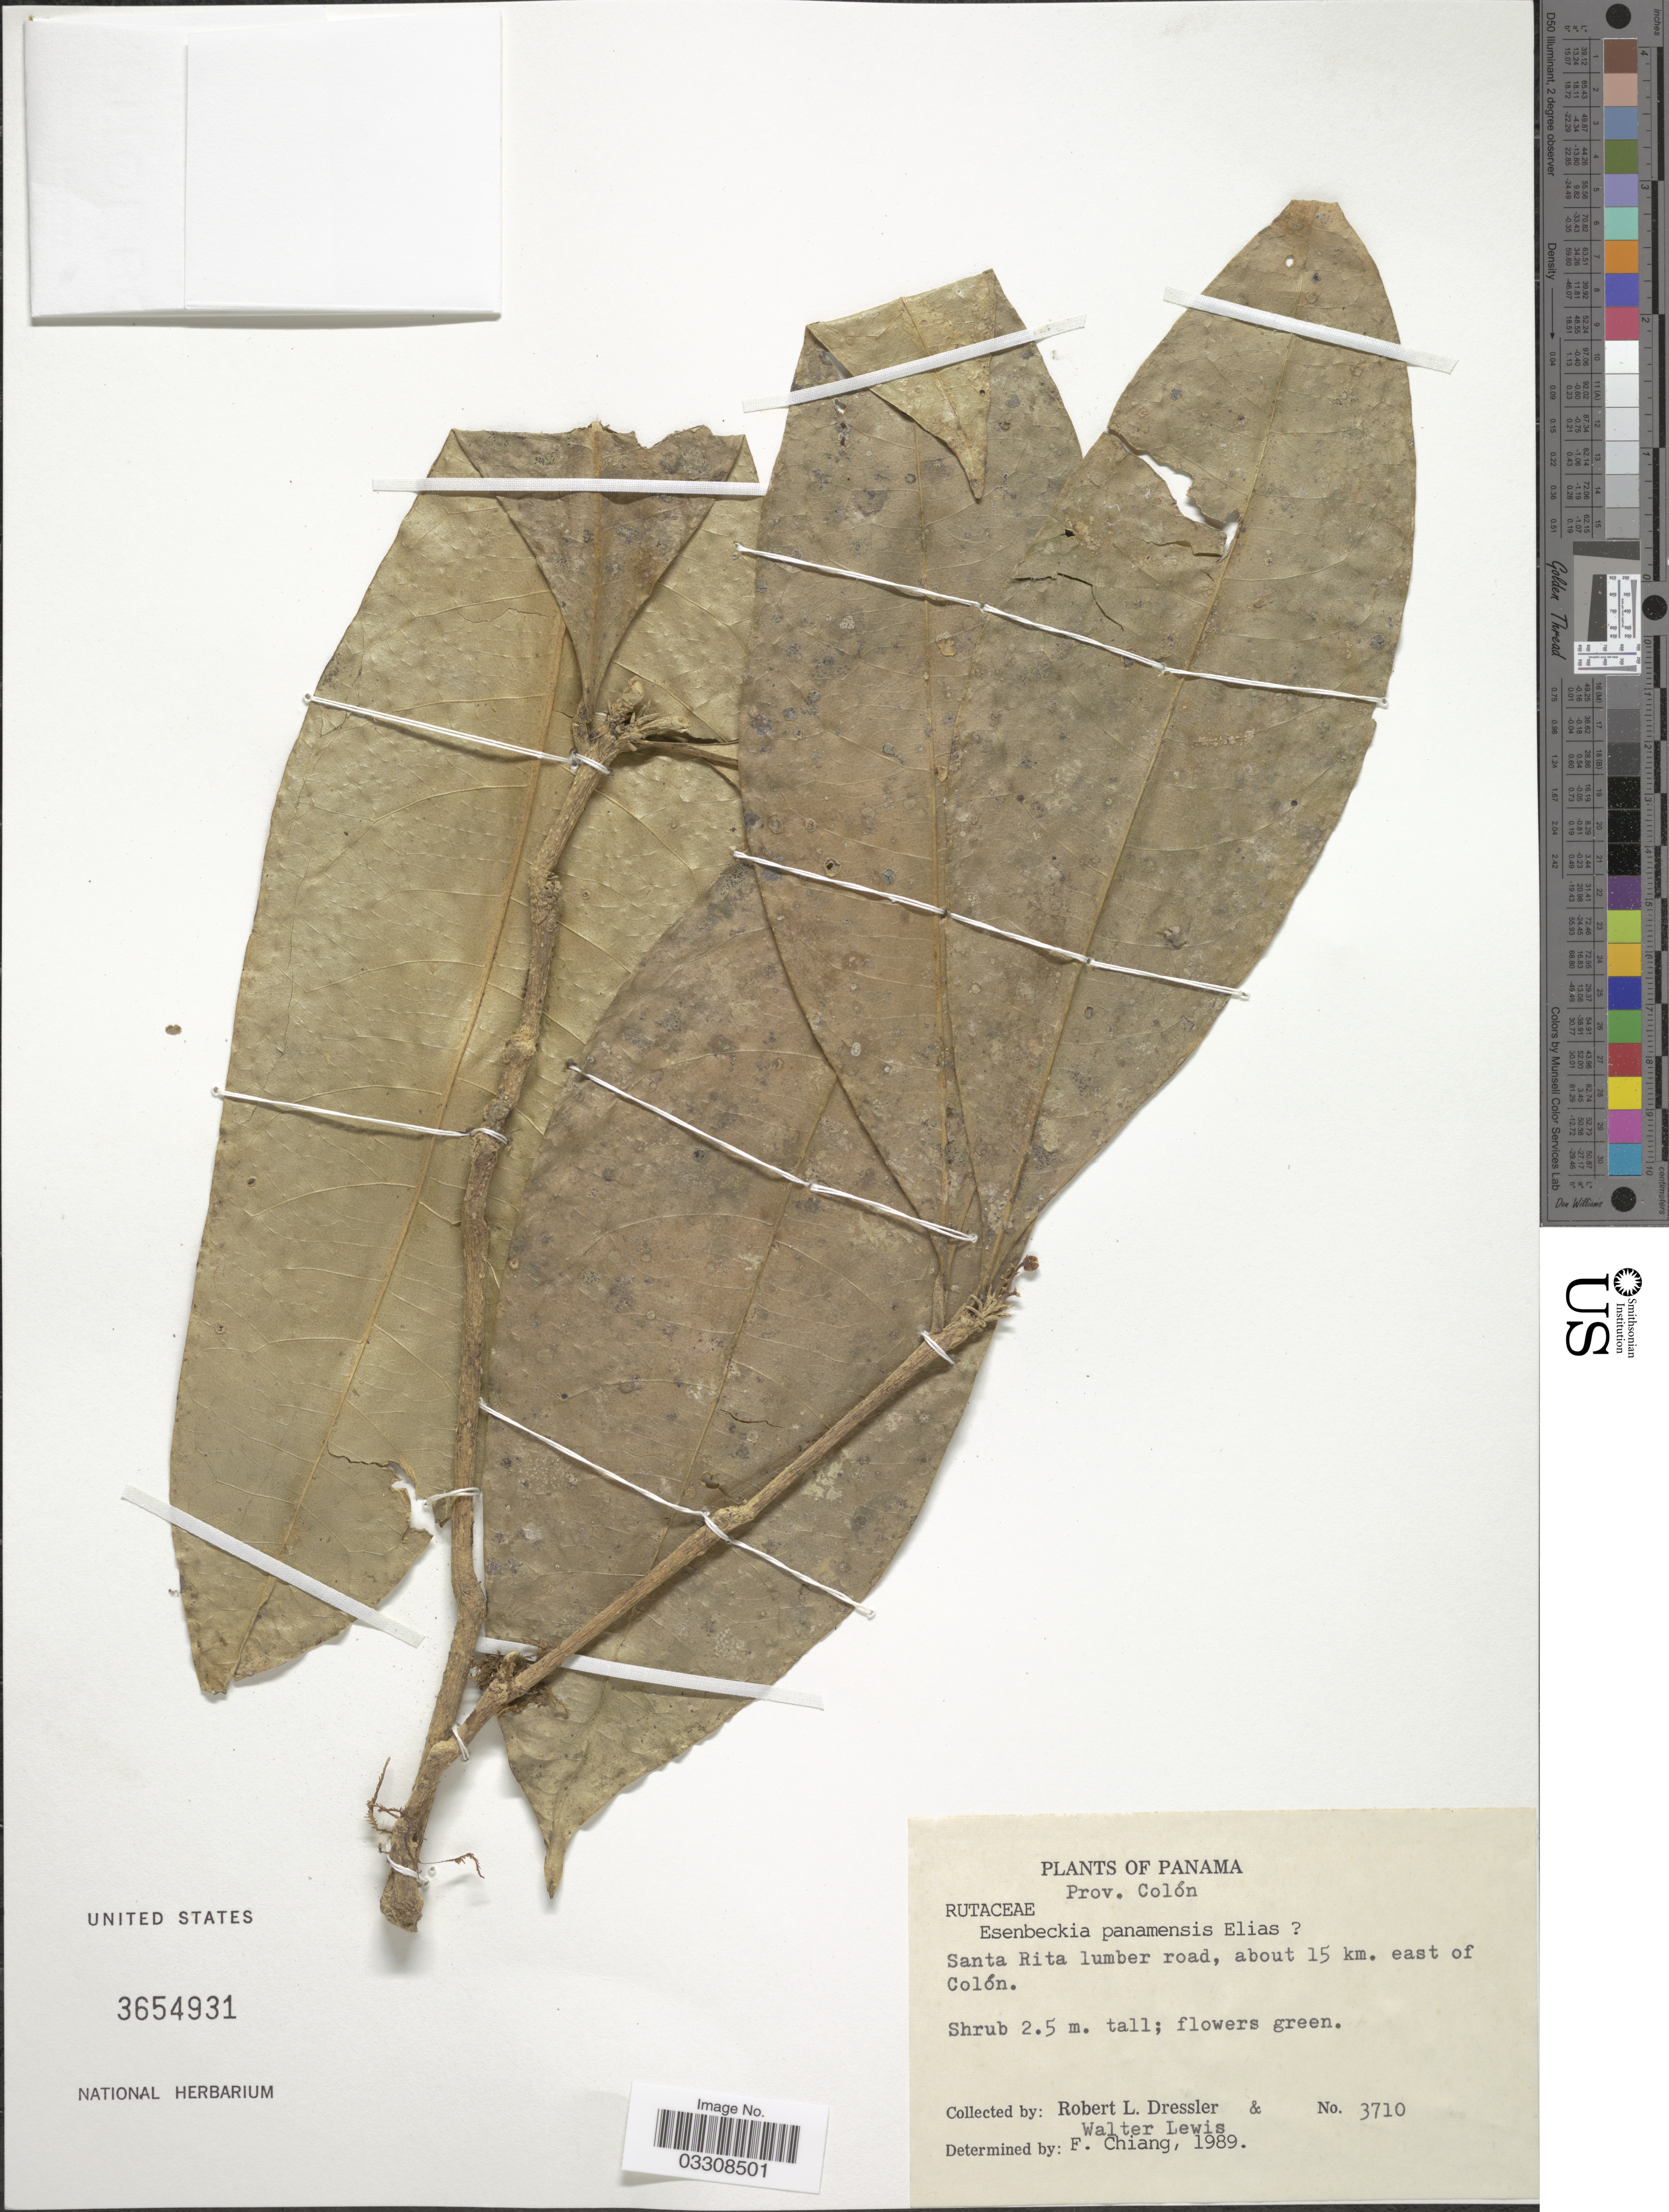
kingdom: Plantae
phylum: Tracheophyta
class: Magnoliopsida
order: Sapindales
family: Rutaceae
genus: Esenbeckia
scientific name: Esenbeckia sp.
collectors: R. Dressler & W. H. Lewis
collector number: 3710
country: Panama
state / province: Colón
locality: Santa Rita lumber road, about 15 km. east of Colón.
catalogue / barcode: US 3654931